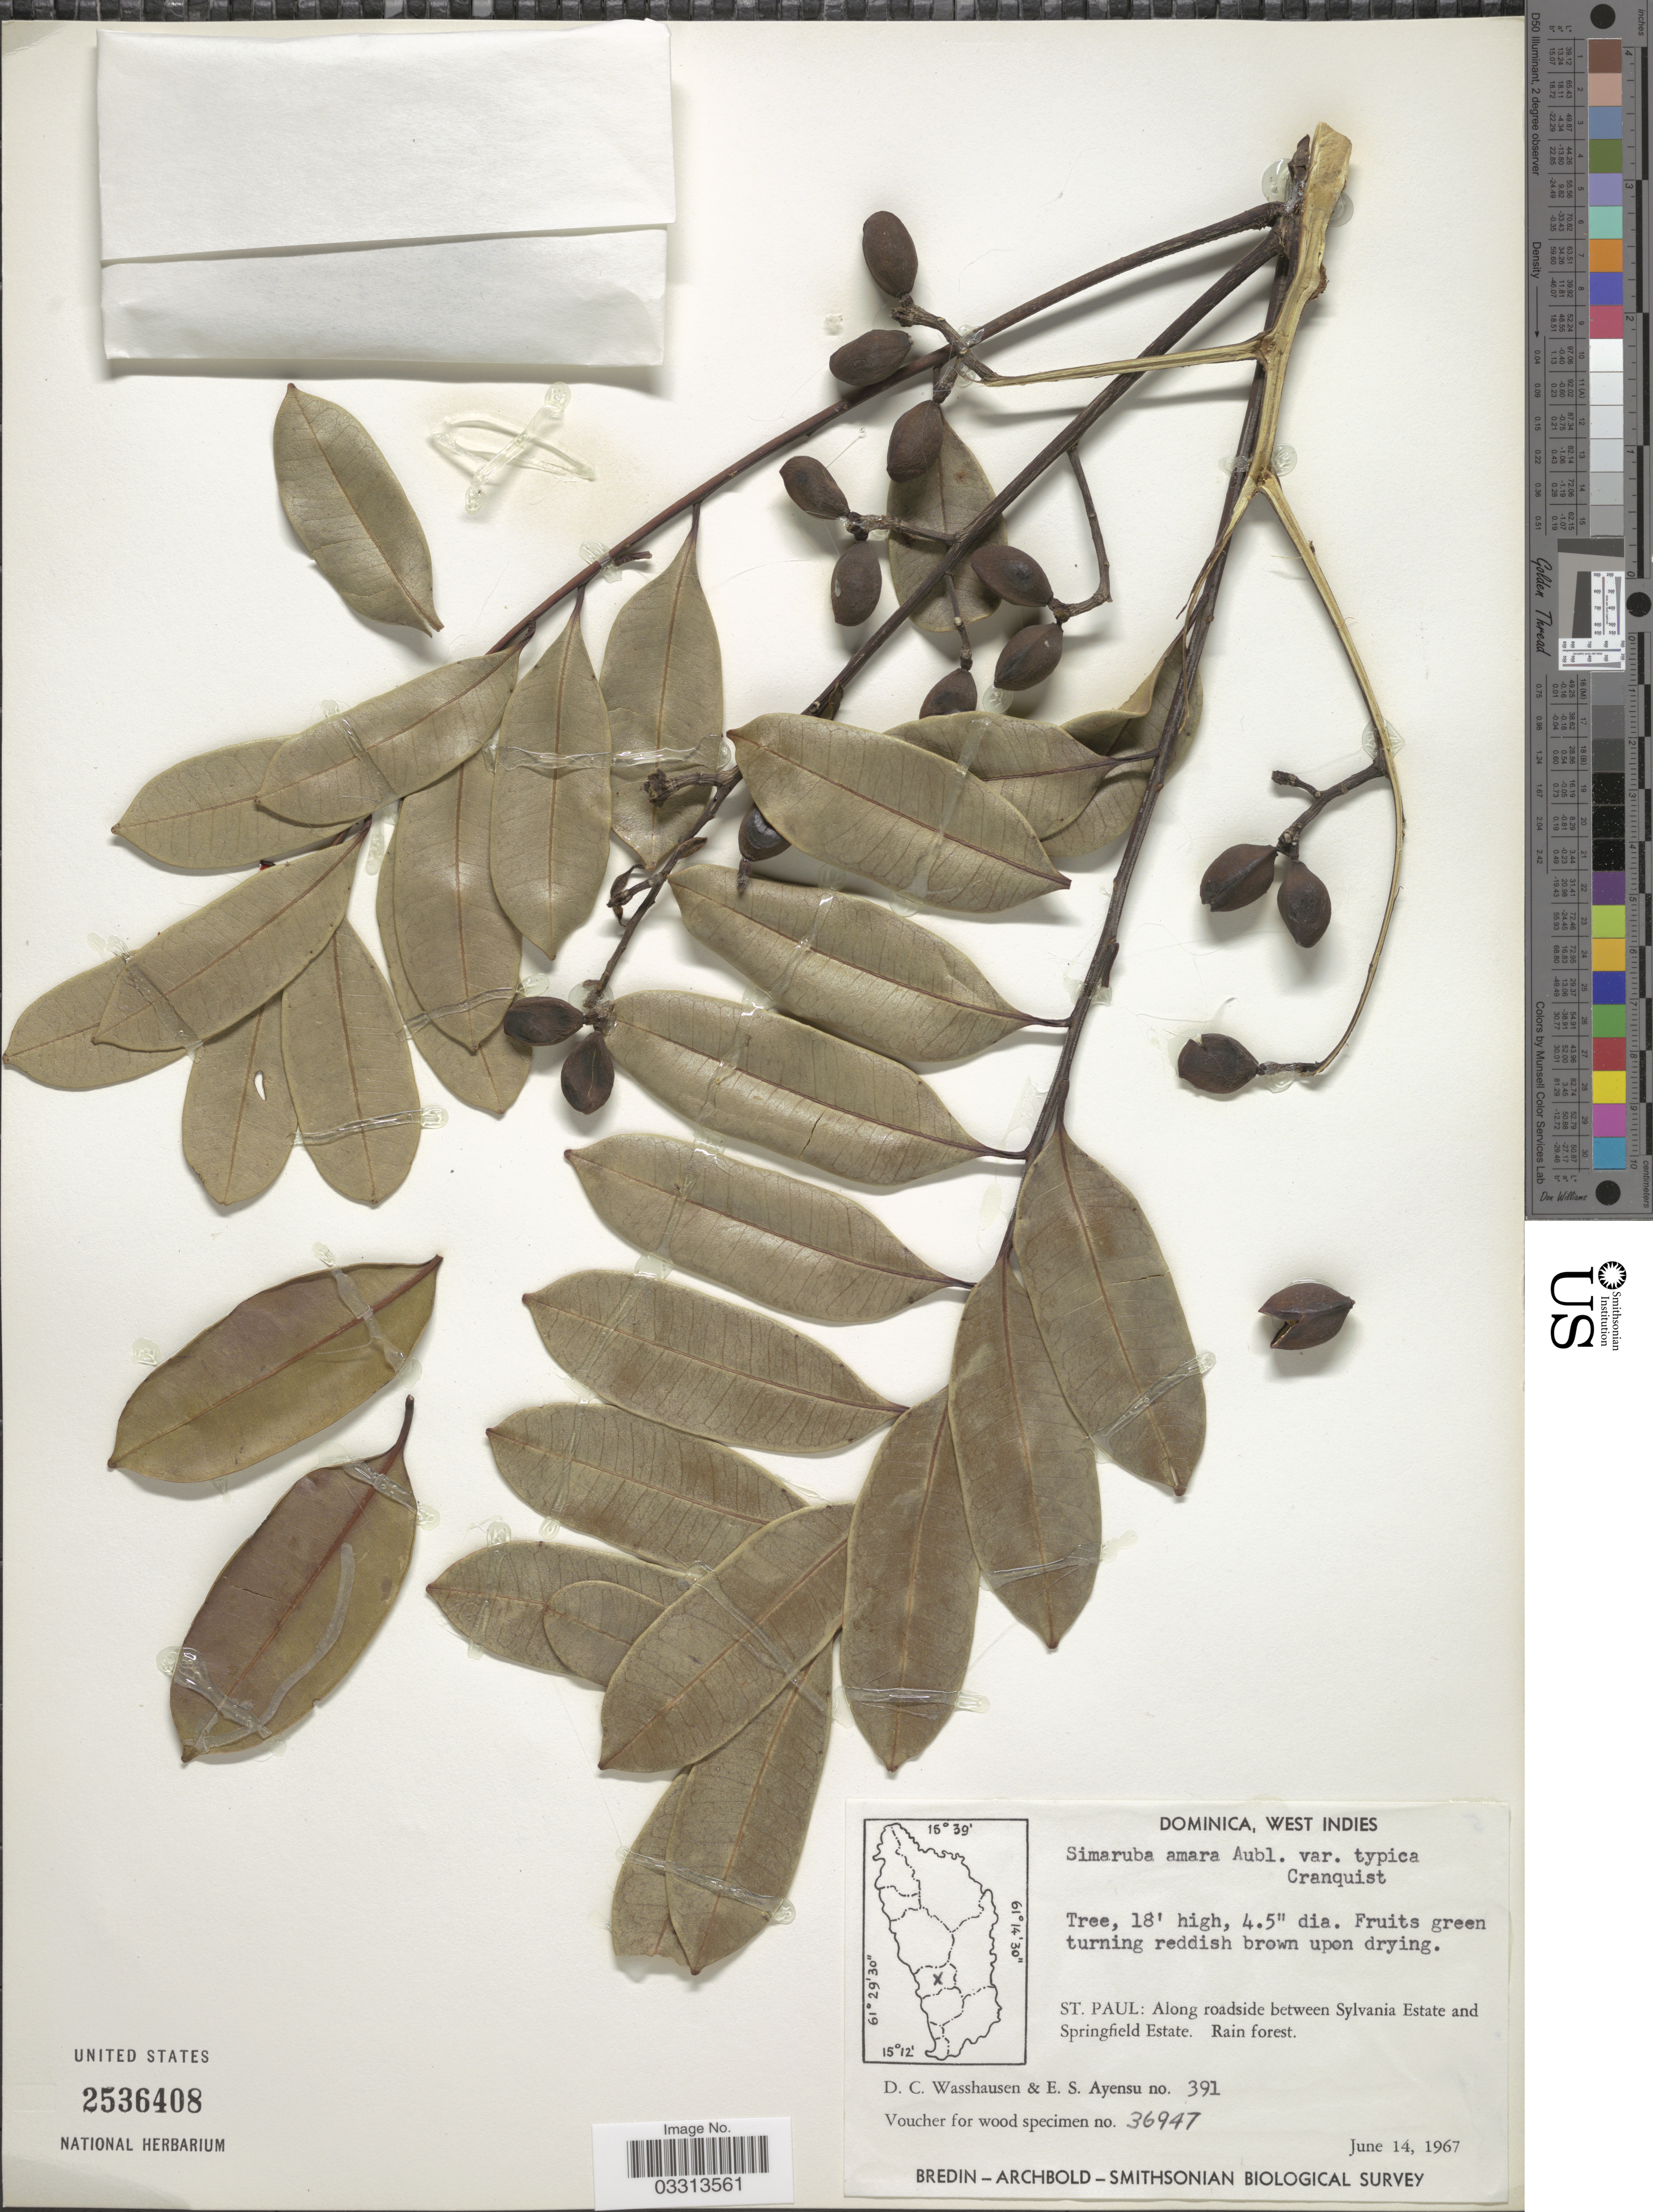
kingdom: Plantae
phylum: Tracheophyta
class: Magnoliopsida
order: Sapindales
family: Simaroubaceae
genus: Simarouba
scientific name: Simarouba amara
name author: Aubl.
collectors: D. C. Wasshausen & E. S. Ayensu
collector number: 391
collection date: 1967-06-14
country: Dominica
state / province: St. Paul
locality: St. Paul: Along roadside between Sylvania Estate and Springfield Estate.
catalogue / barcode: US 2536408